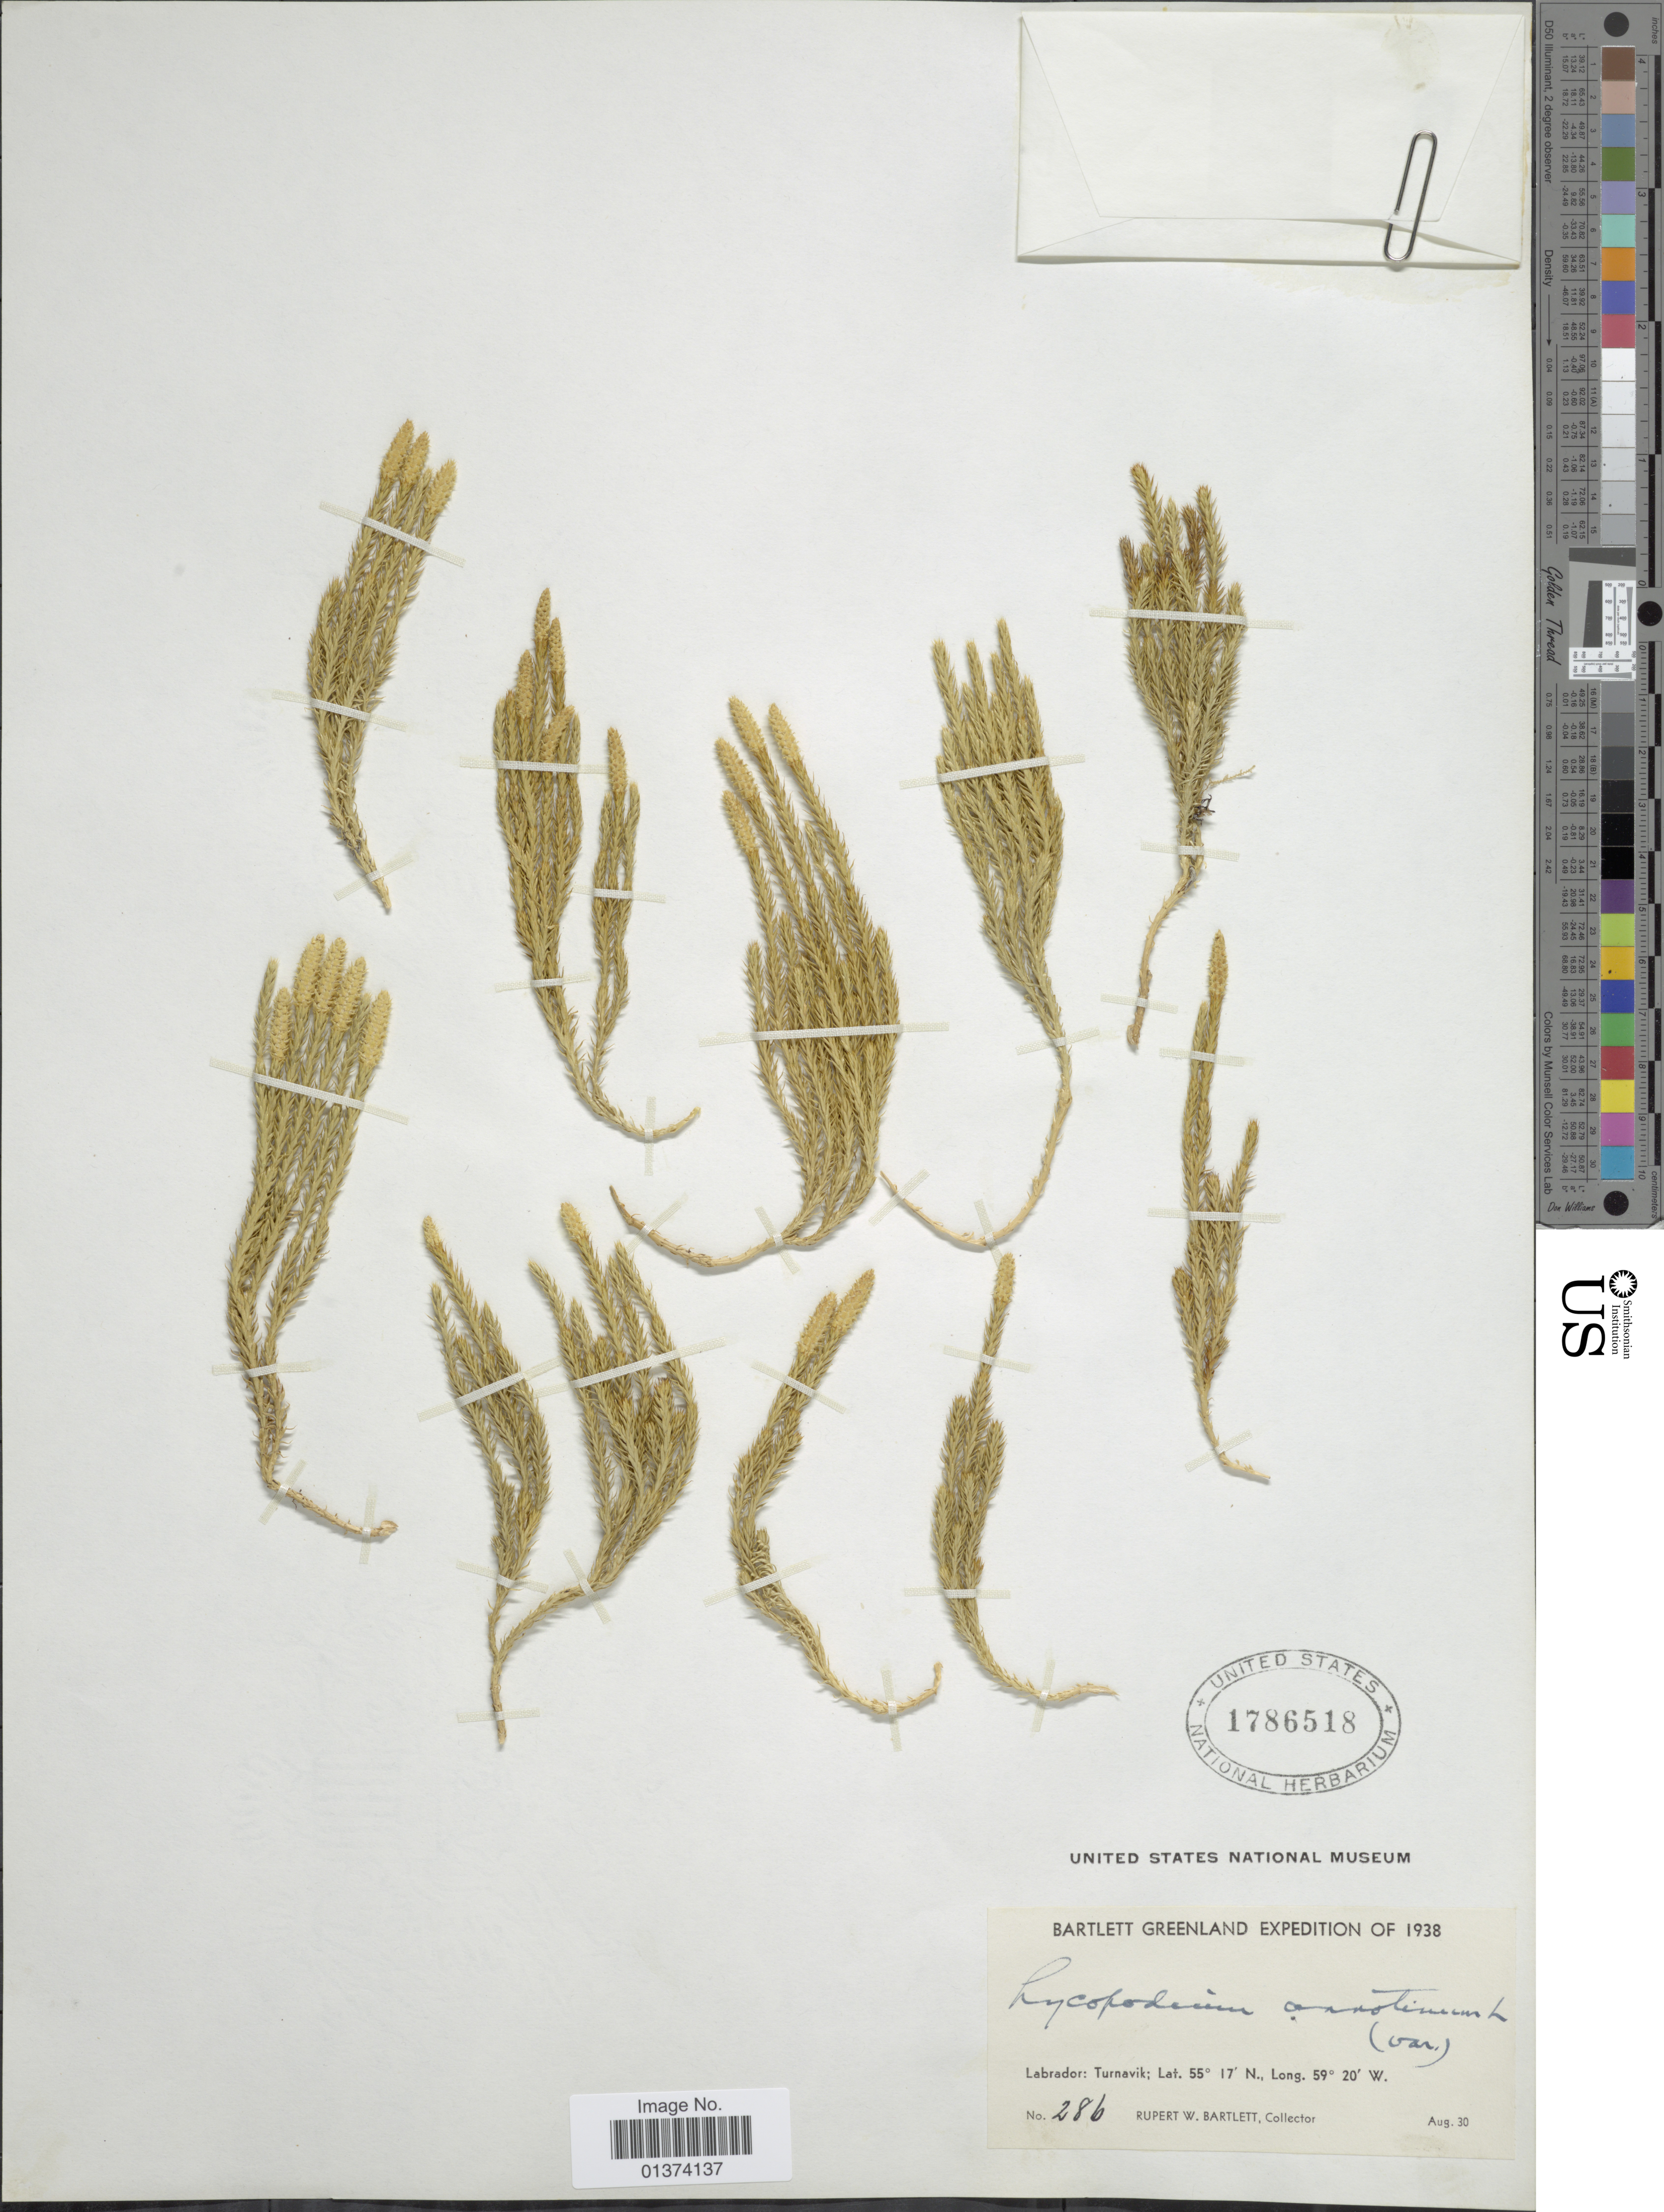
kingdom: Plantae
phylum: Tracheophyta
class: Lycopodiopsida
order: Lycopodiales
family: Lycopodiaceae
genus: Spinulum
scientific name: Spinulum annotinum subsp. annotinum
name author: (L.) A. Haines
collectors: R. W. Bartlett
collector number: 286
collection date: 1938-08-30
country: Greenland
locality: Labrador: Turnavik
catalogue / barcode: US 1786518